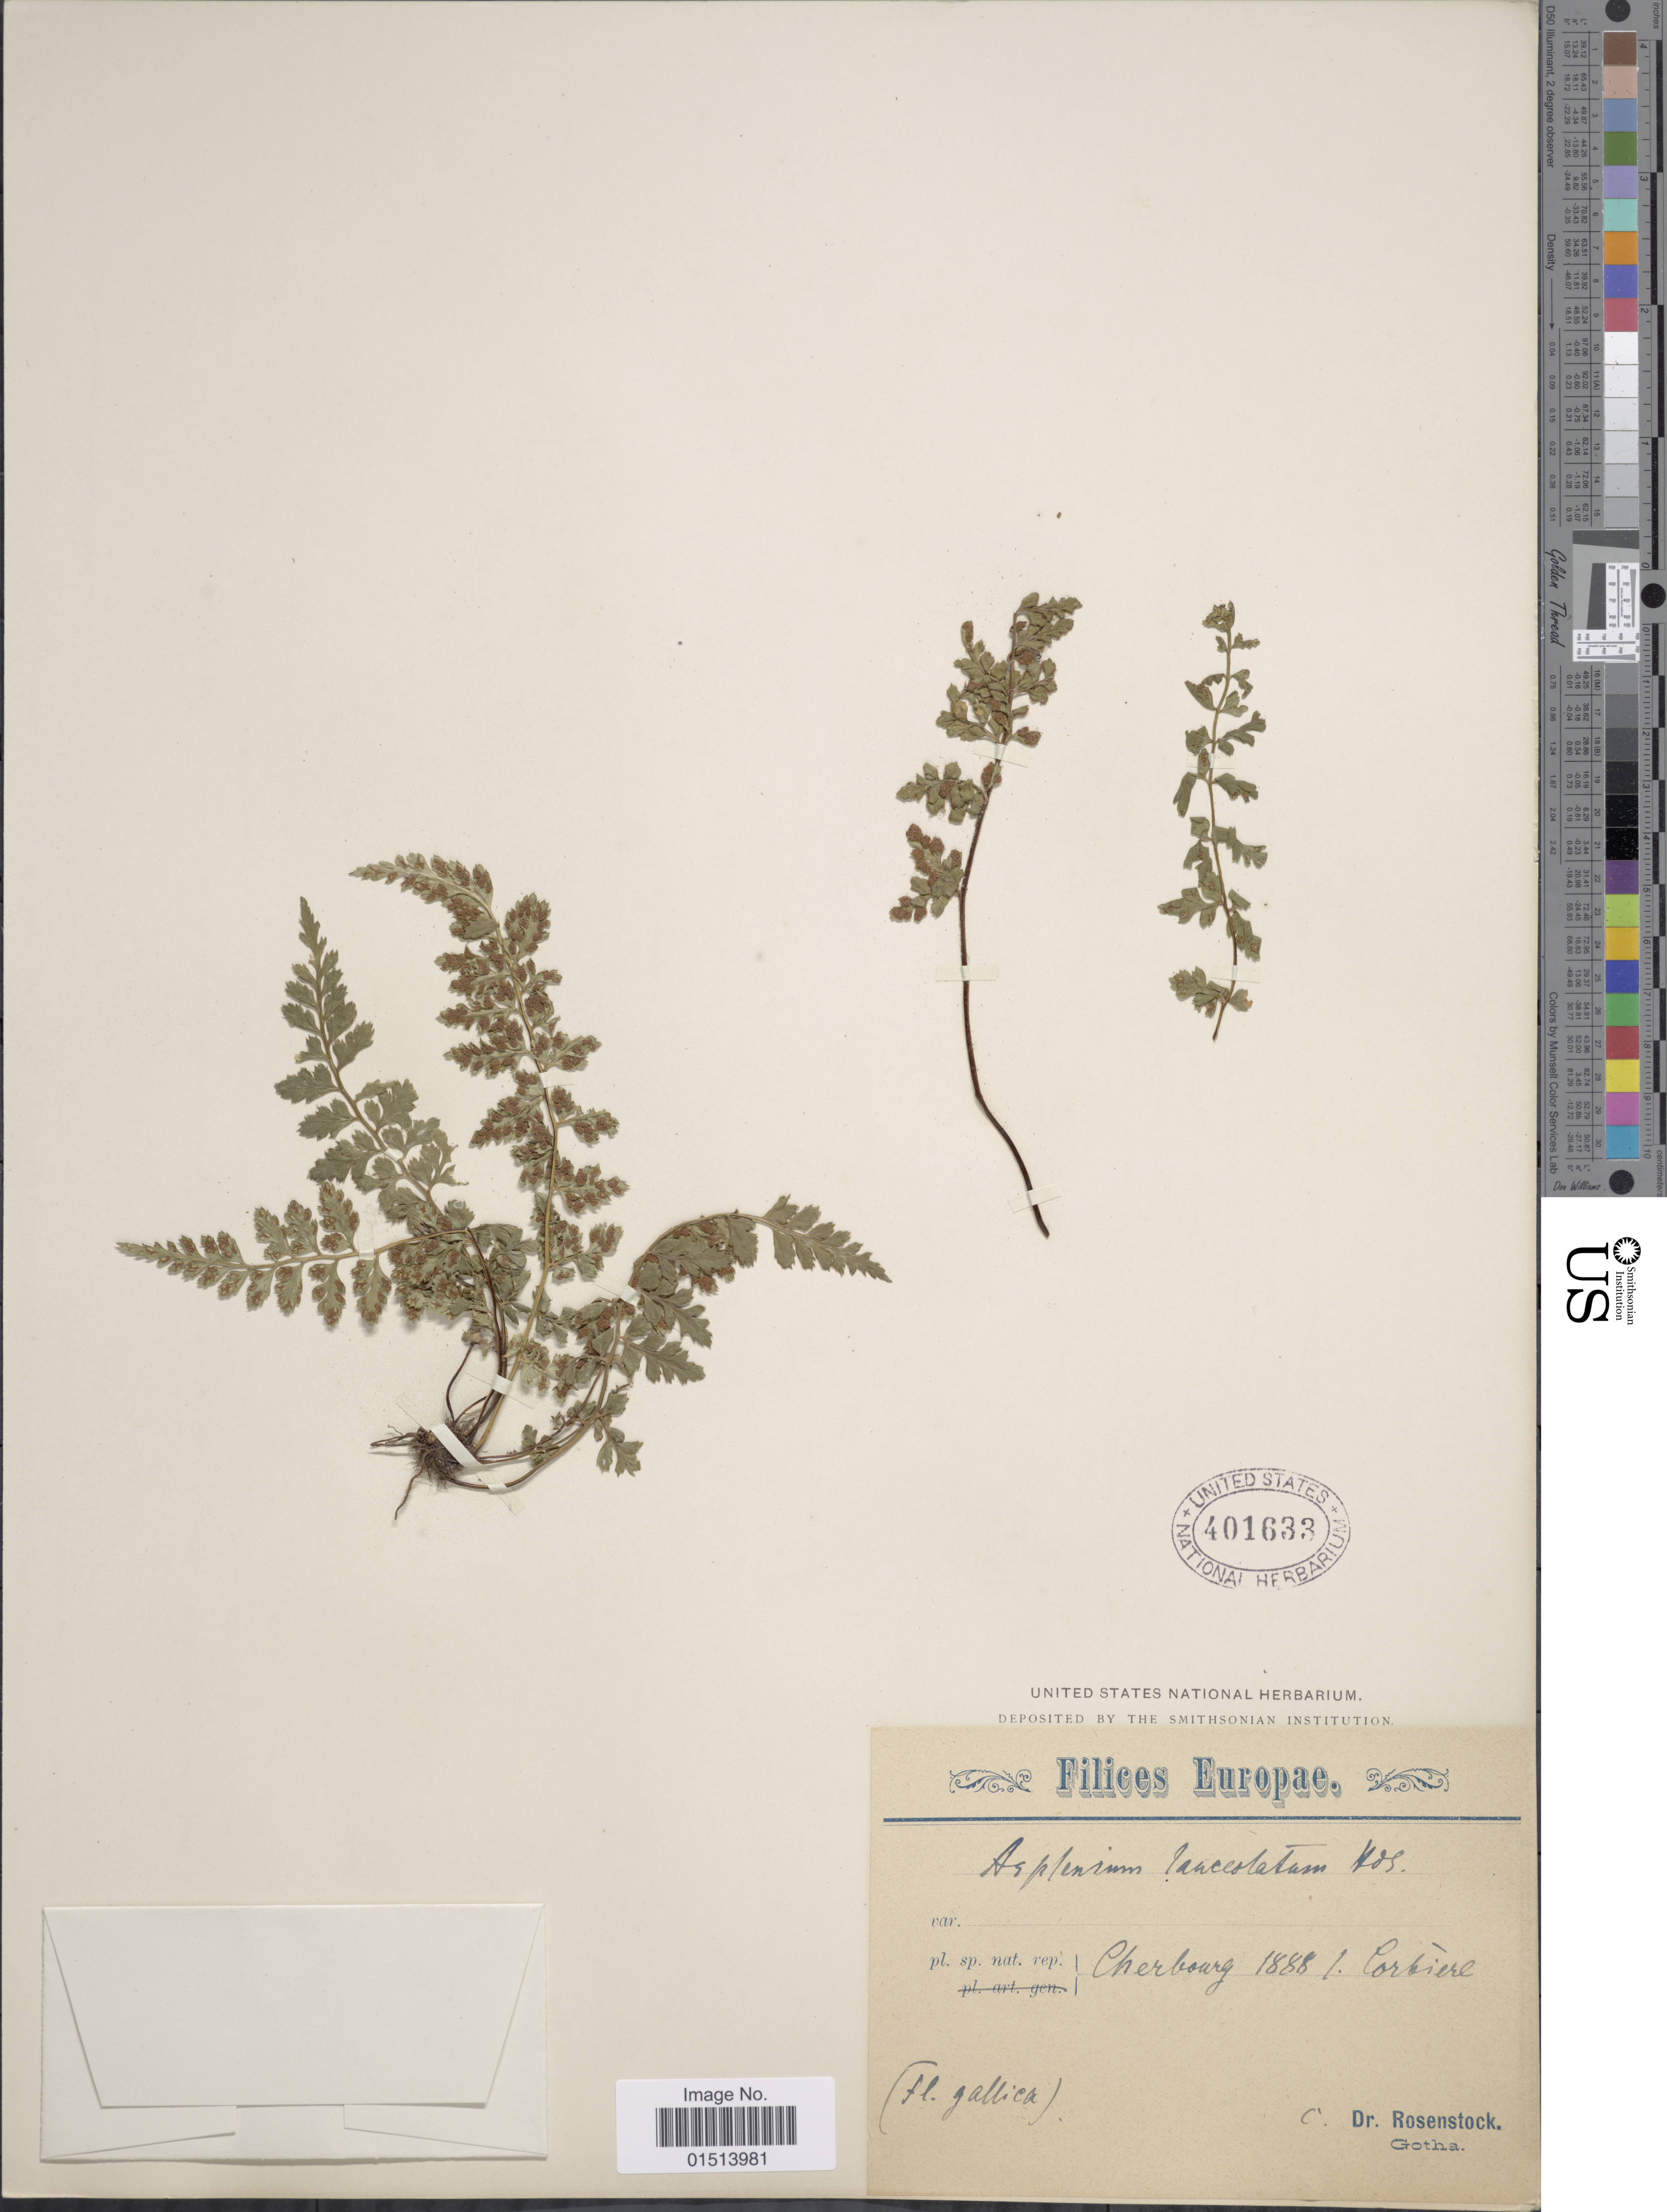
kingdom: Plantae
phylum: Tracheophyta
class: Polypodiopsida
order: Polypodiales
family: Aspleniaceae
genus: Asplenium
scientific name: Asplenium obovatum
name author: Viv.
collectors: L. Corbière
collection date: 1888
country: France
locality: (fl. Gallica). Cherbourg.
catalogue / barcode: US 401633